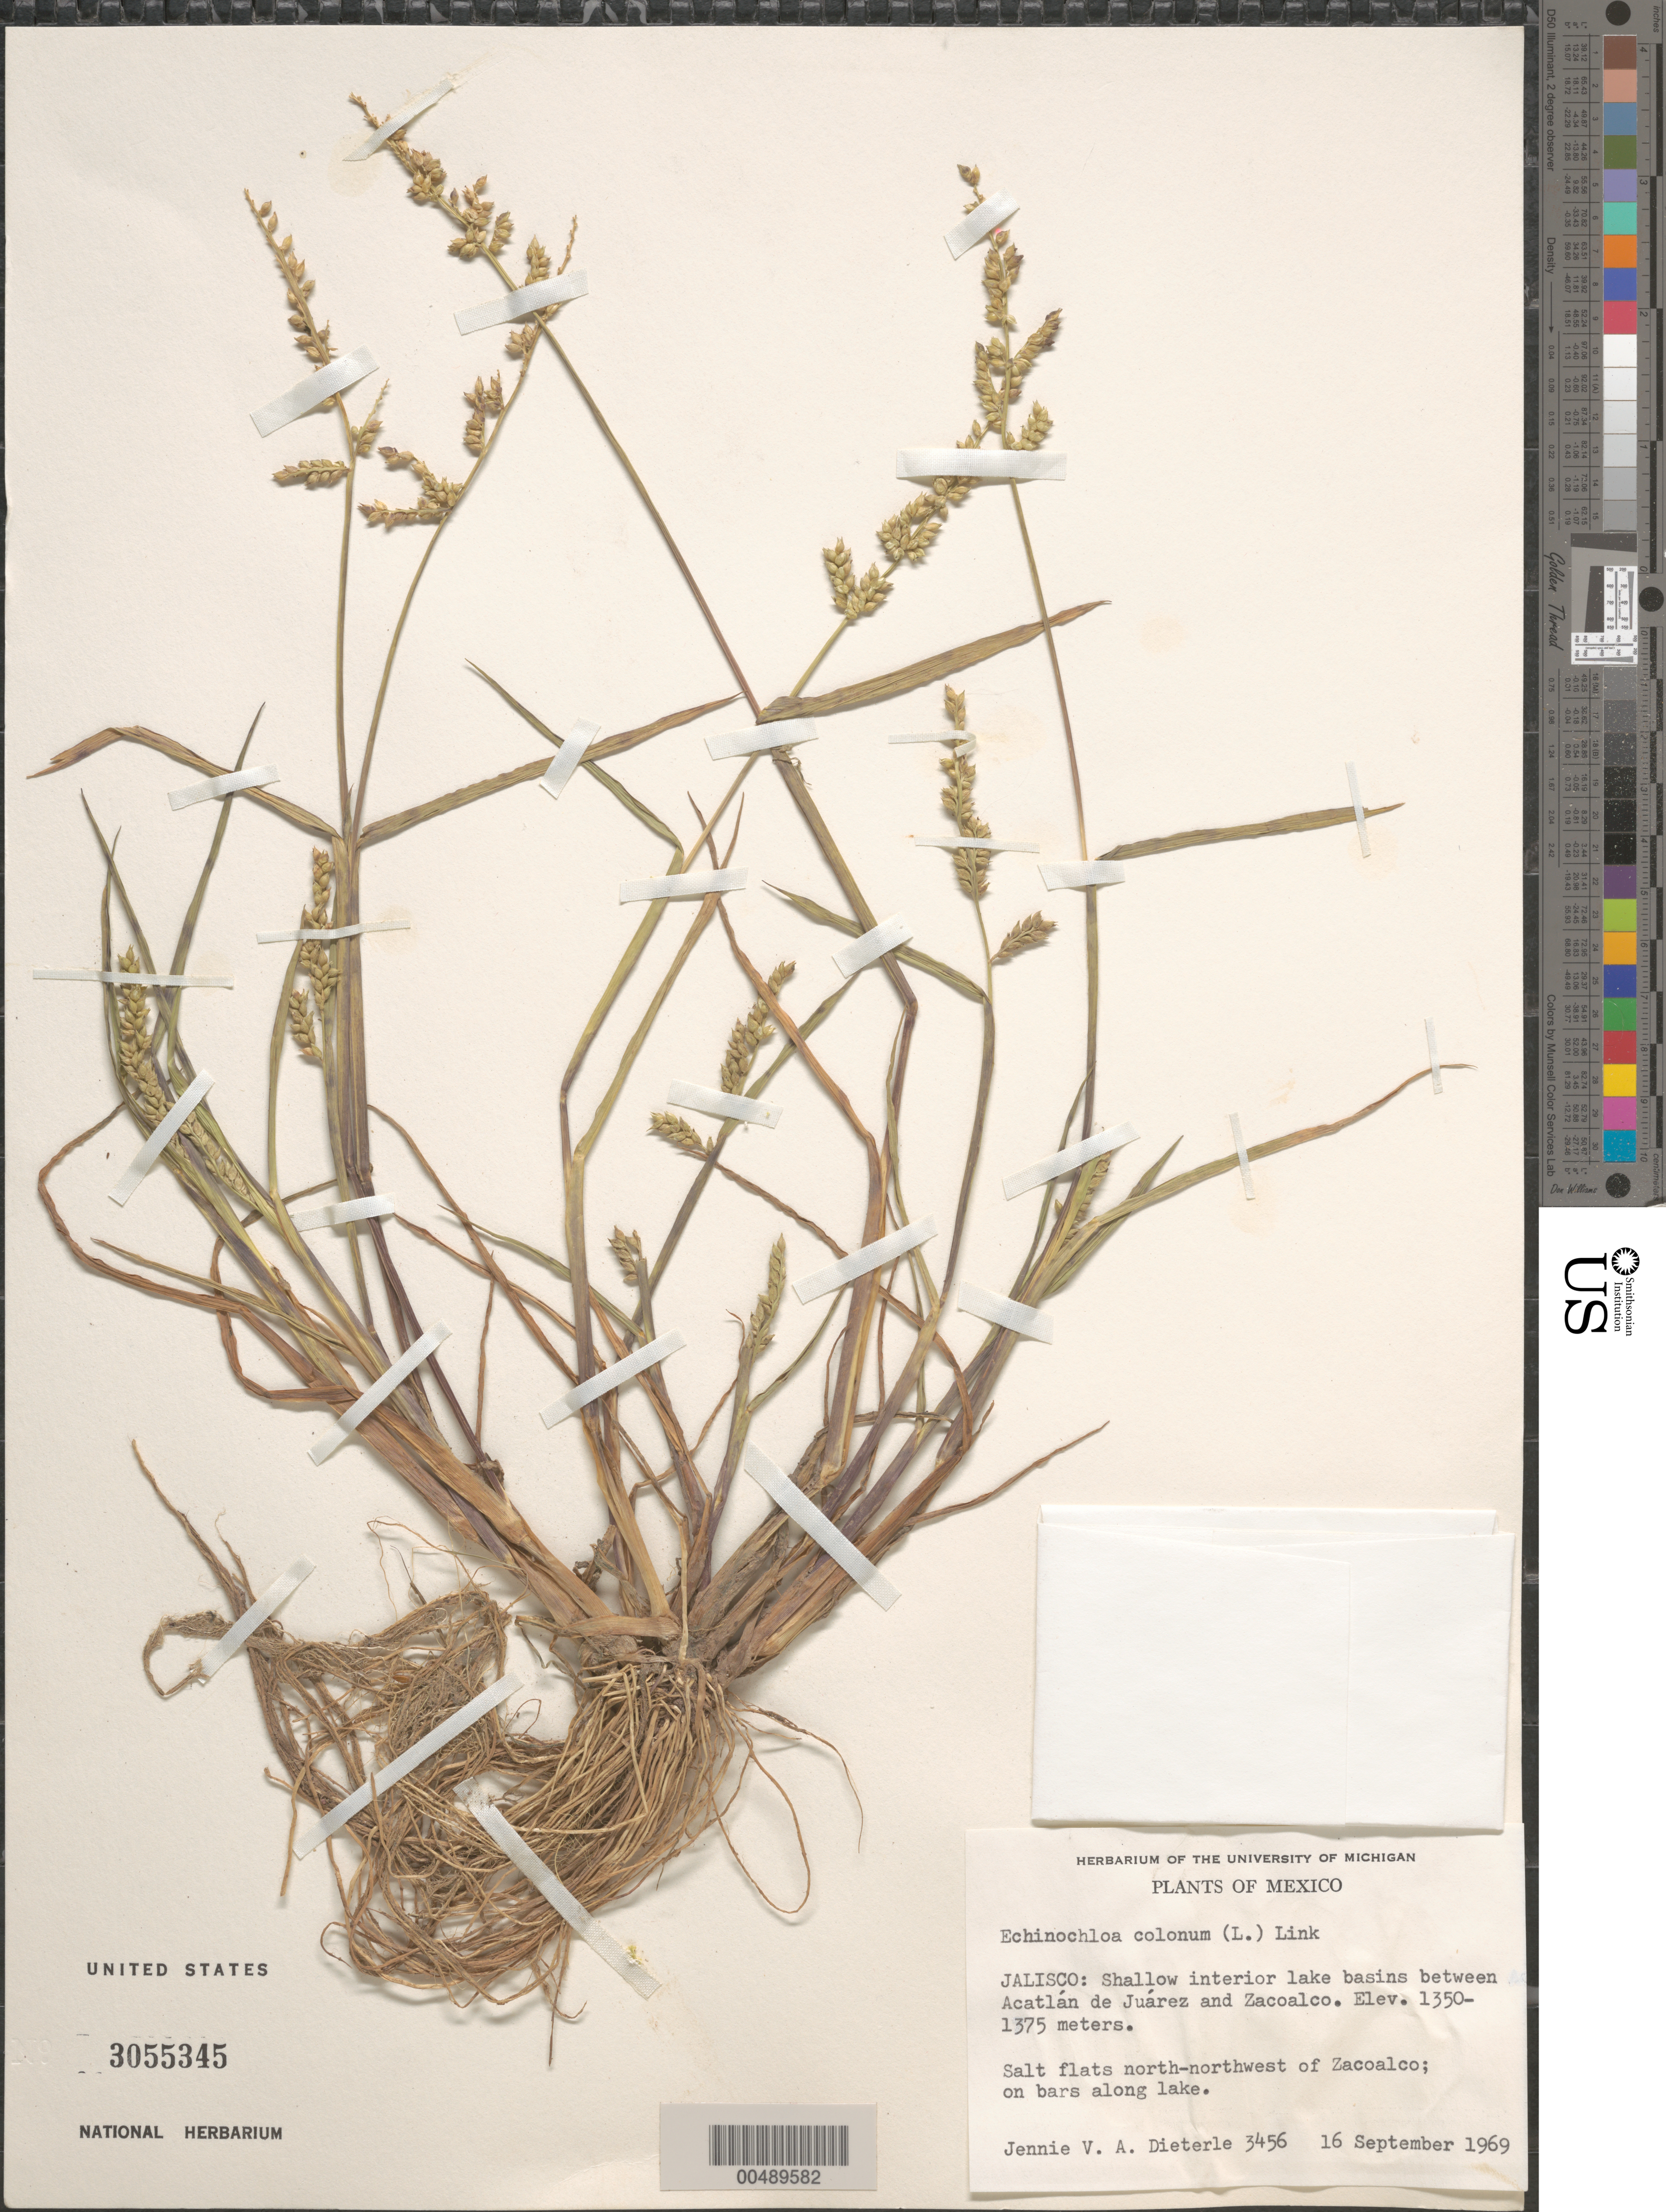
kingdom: Plantae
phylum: Tracheophyta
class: Liliopsida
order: Poales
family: Poaceae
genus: Echinochloa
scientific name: Echinochloa colona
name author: (L.) Link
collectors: J. Dieterle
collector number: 3456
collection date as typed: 16 Sep 1969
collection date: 1969-09-16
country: Mexico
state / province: Jalisco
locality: Acatlán de Juárez and Zacoalco, NNW of Zacoalco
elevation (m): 1350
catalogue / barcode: US 489582